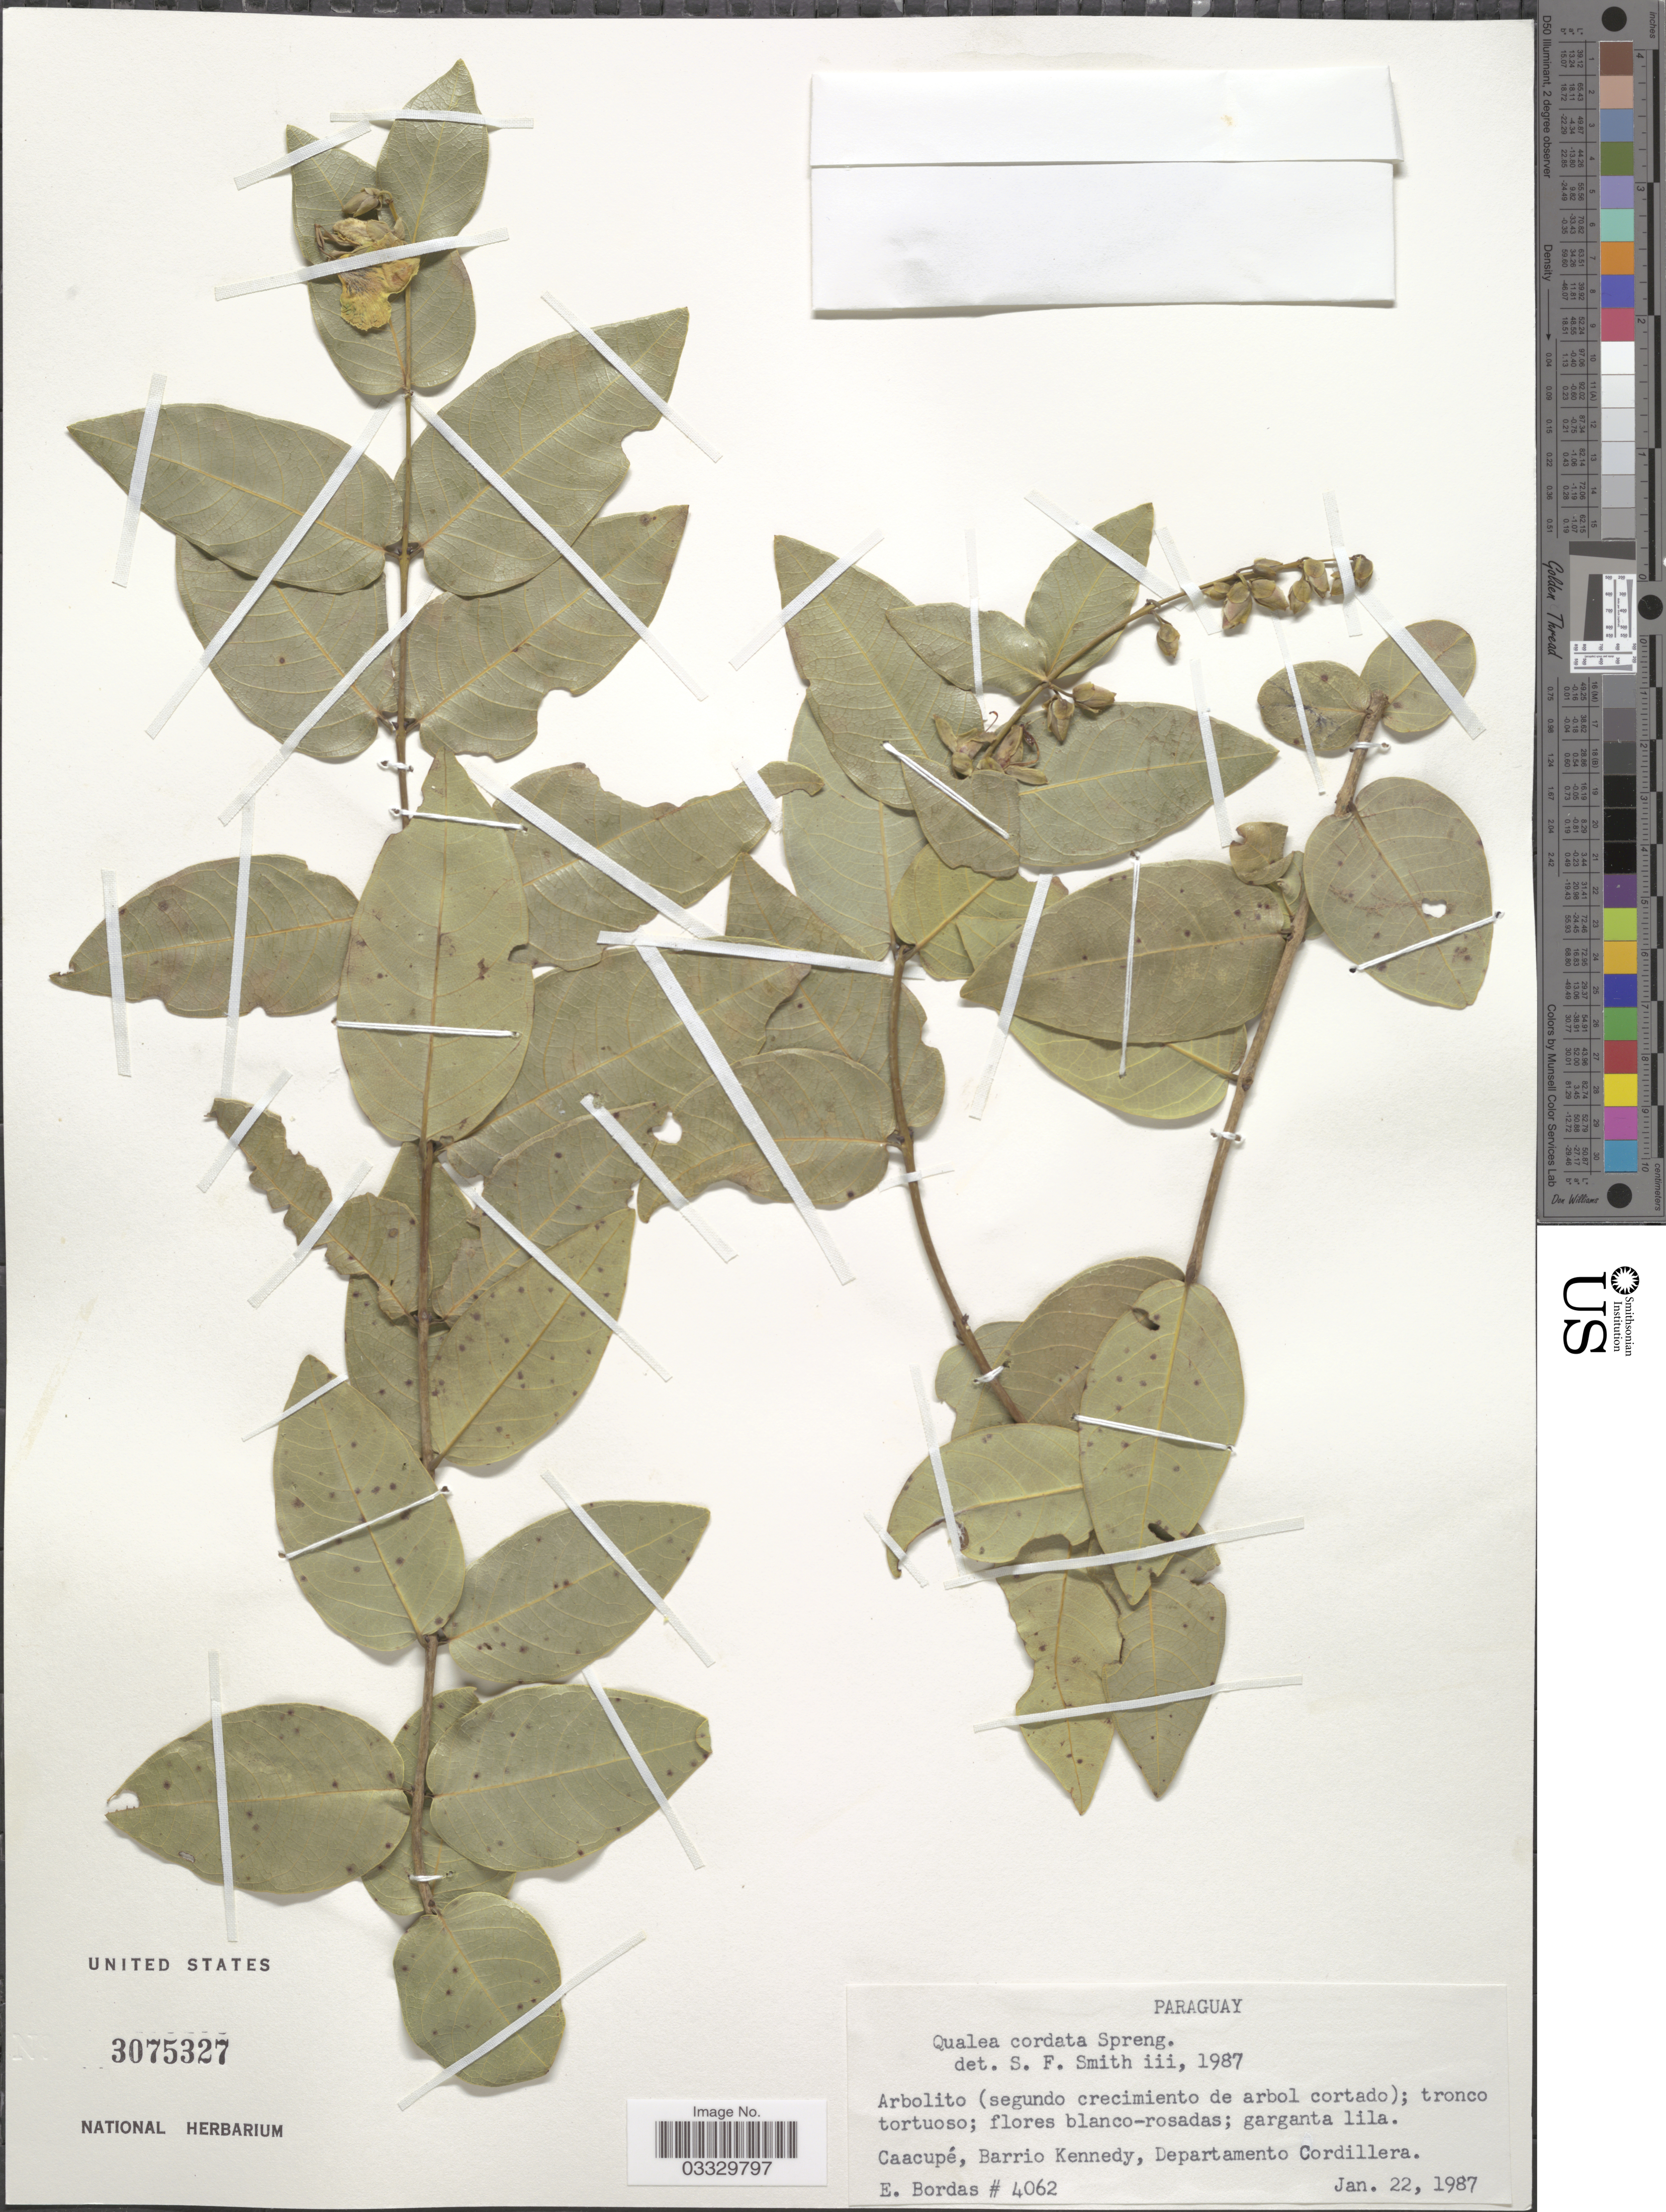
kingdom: Plantae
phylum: Tracheophyta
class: Magnoliopsida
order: Myrtales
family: Vochysiaceae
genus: Qualea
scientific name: Qualea cordata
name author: Spreng.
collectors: E. Bordas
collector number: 4062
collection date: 1987-01-22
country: Paraguay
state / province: Cordillera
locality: Caacupé, Barrio Kennedy, Departamento Cordillera.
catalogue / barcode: US 3075327